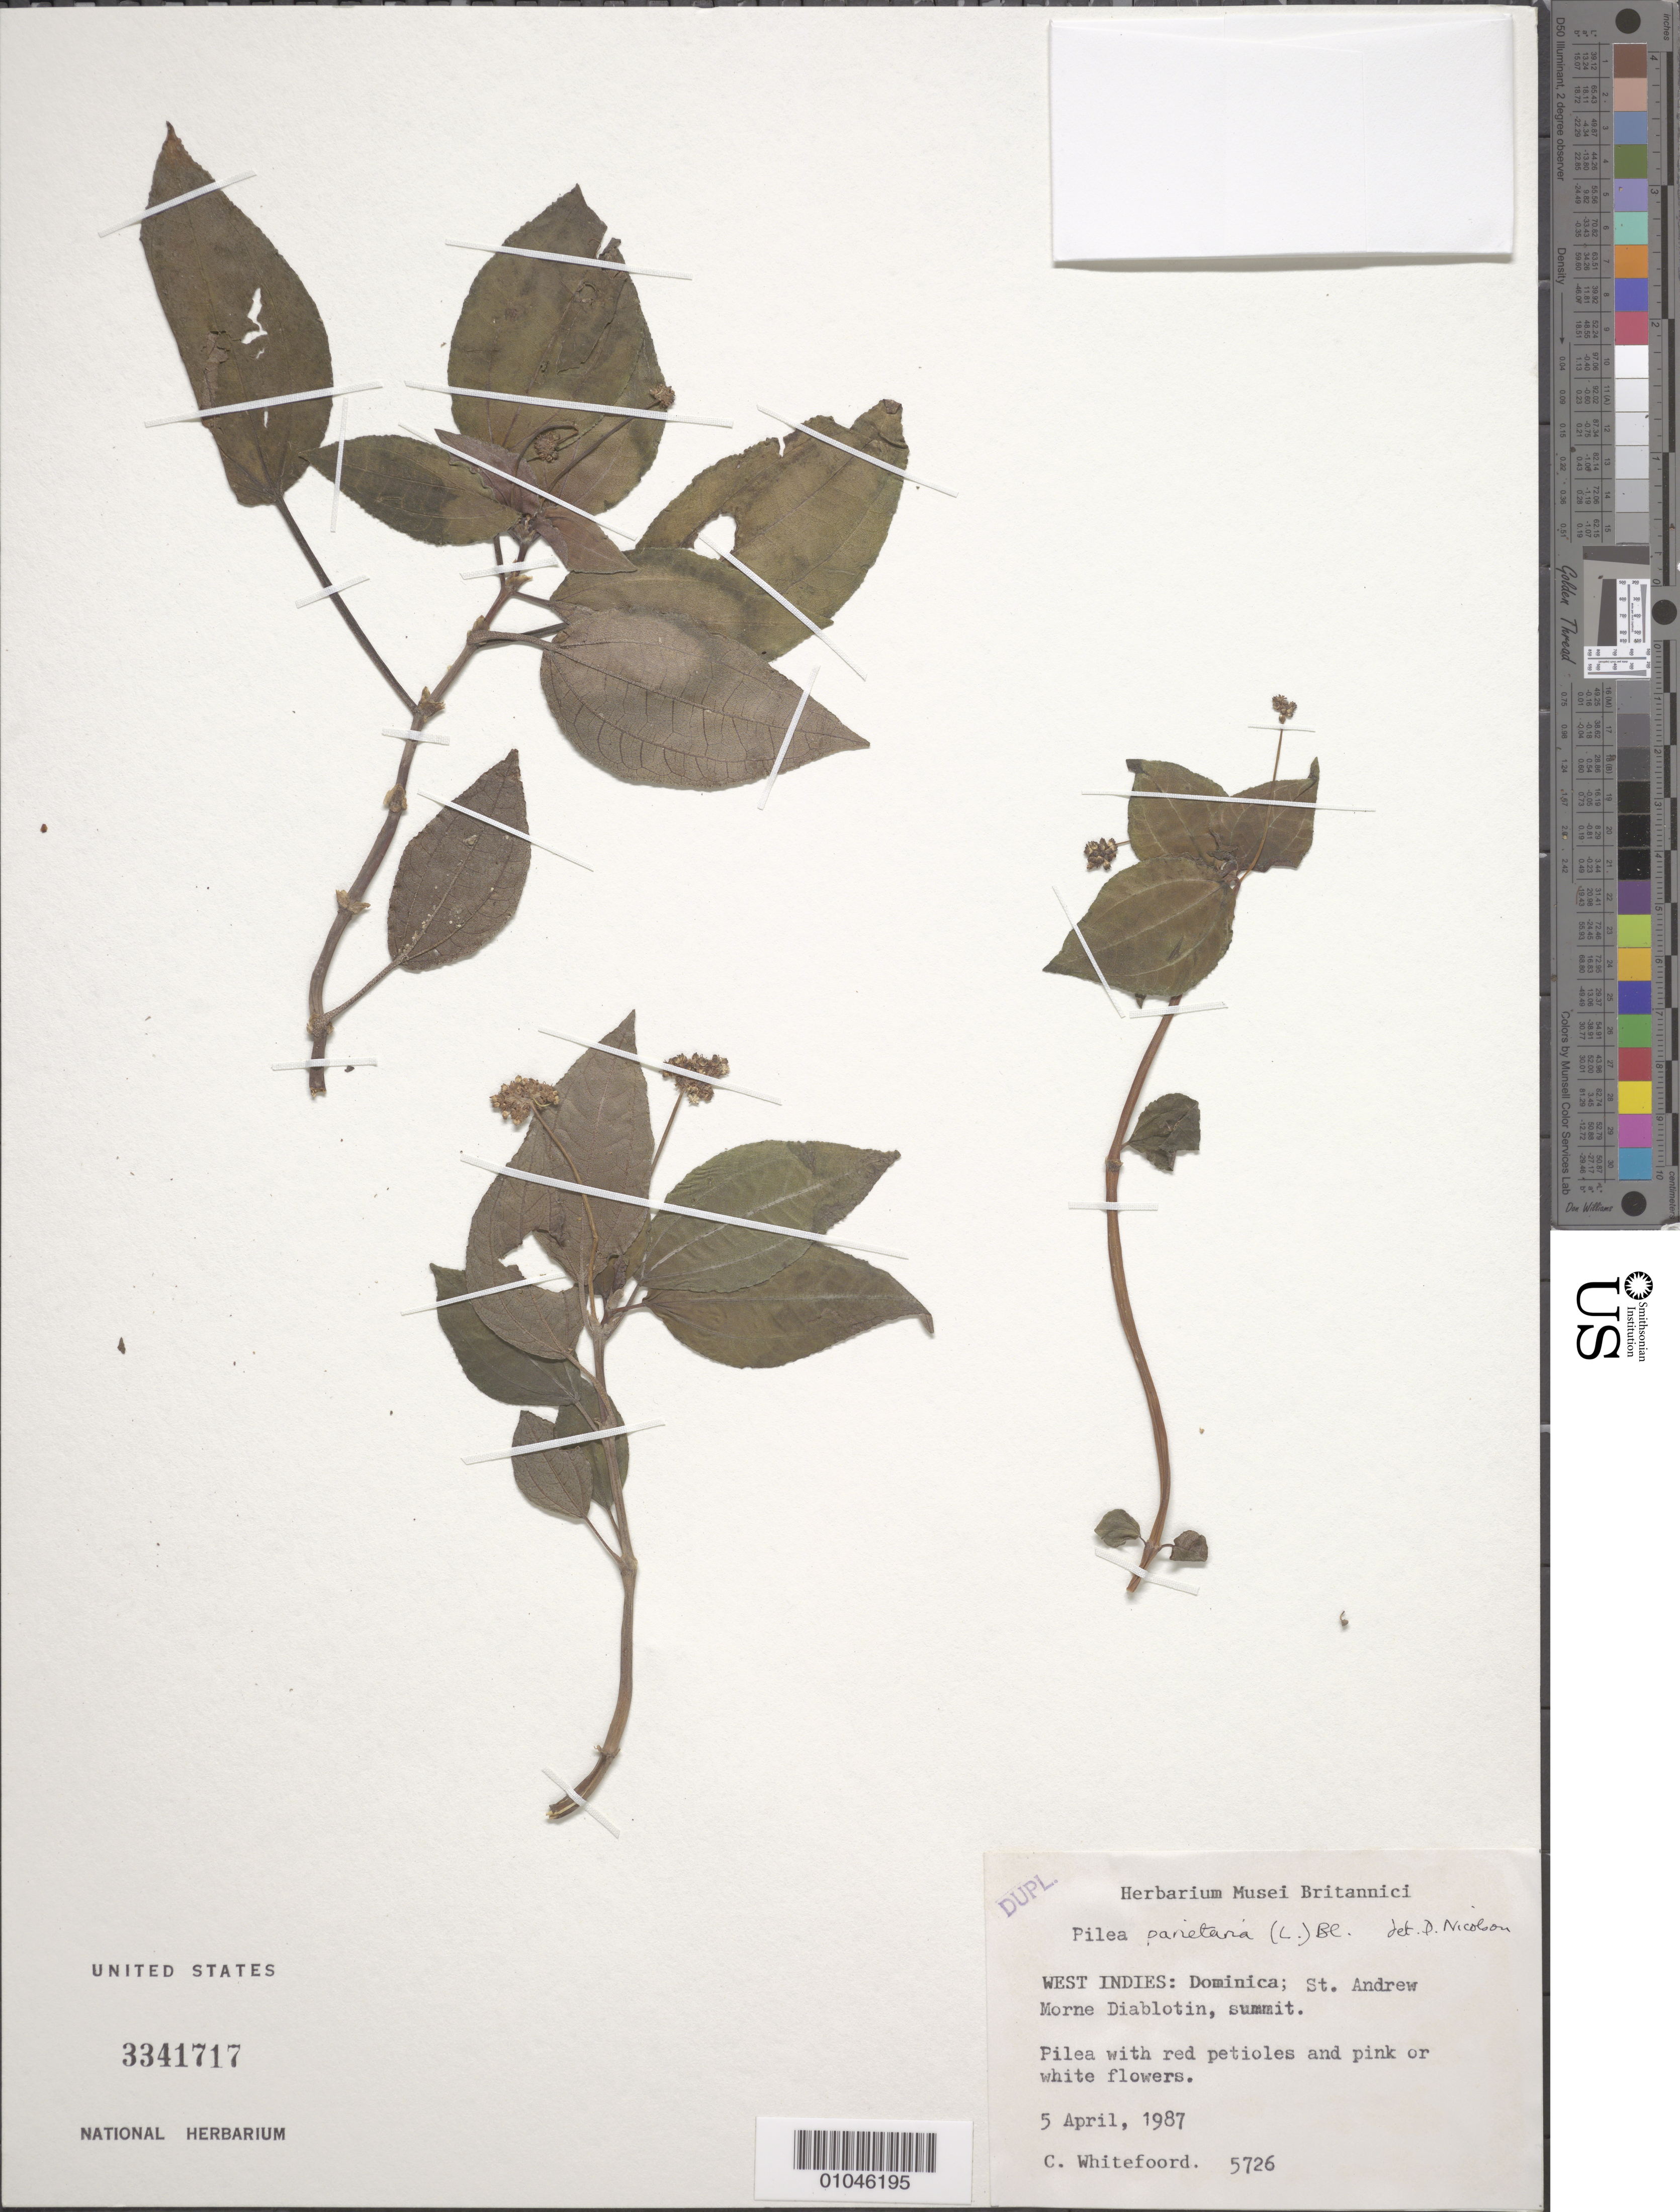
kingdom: Plantae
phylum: Tracheophyta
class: Magnoliopsida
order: Rosales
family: Urticaceae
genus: Pilea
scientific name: Pilea parietaria var. parietaria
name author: (L.) Blume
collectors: C. Whitefoord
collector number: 5726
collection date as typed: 05 Apr 1987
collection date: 1987-04-05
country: Dominica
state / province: St. Andrew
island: Dominica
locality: Morne Diablotin, summit. Pilea with red petioles and pink or white flowers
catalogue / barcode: US 3341717